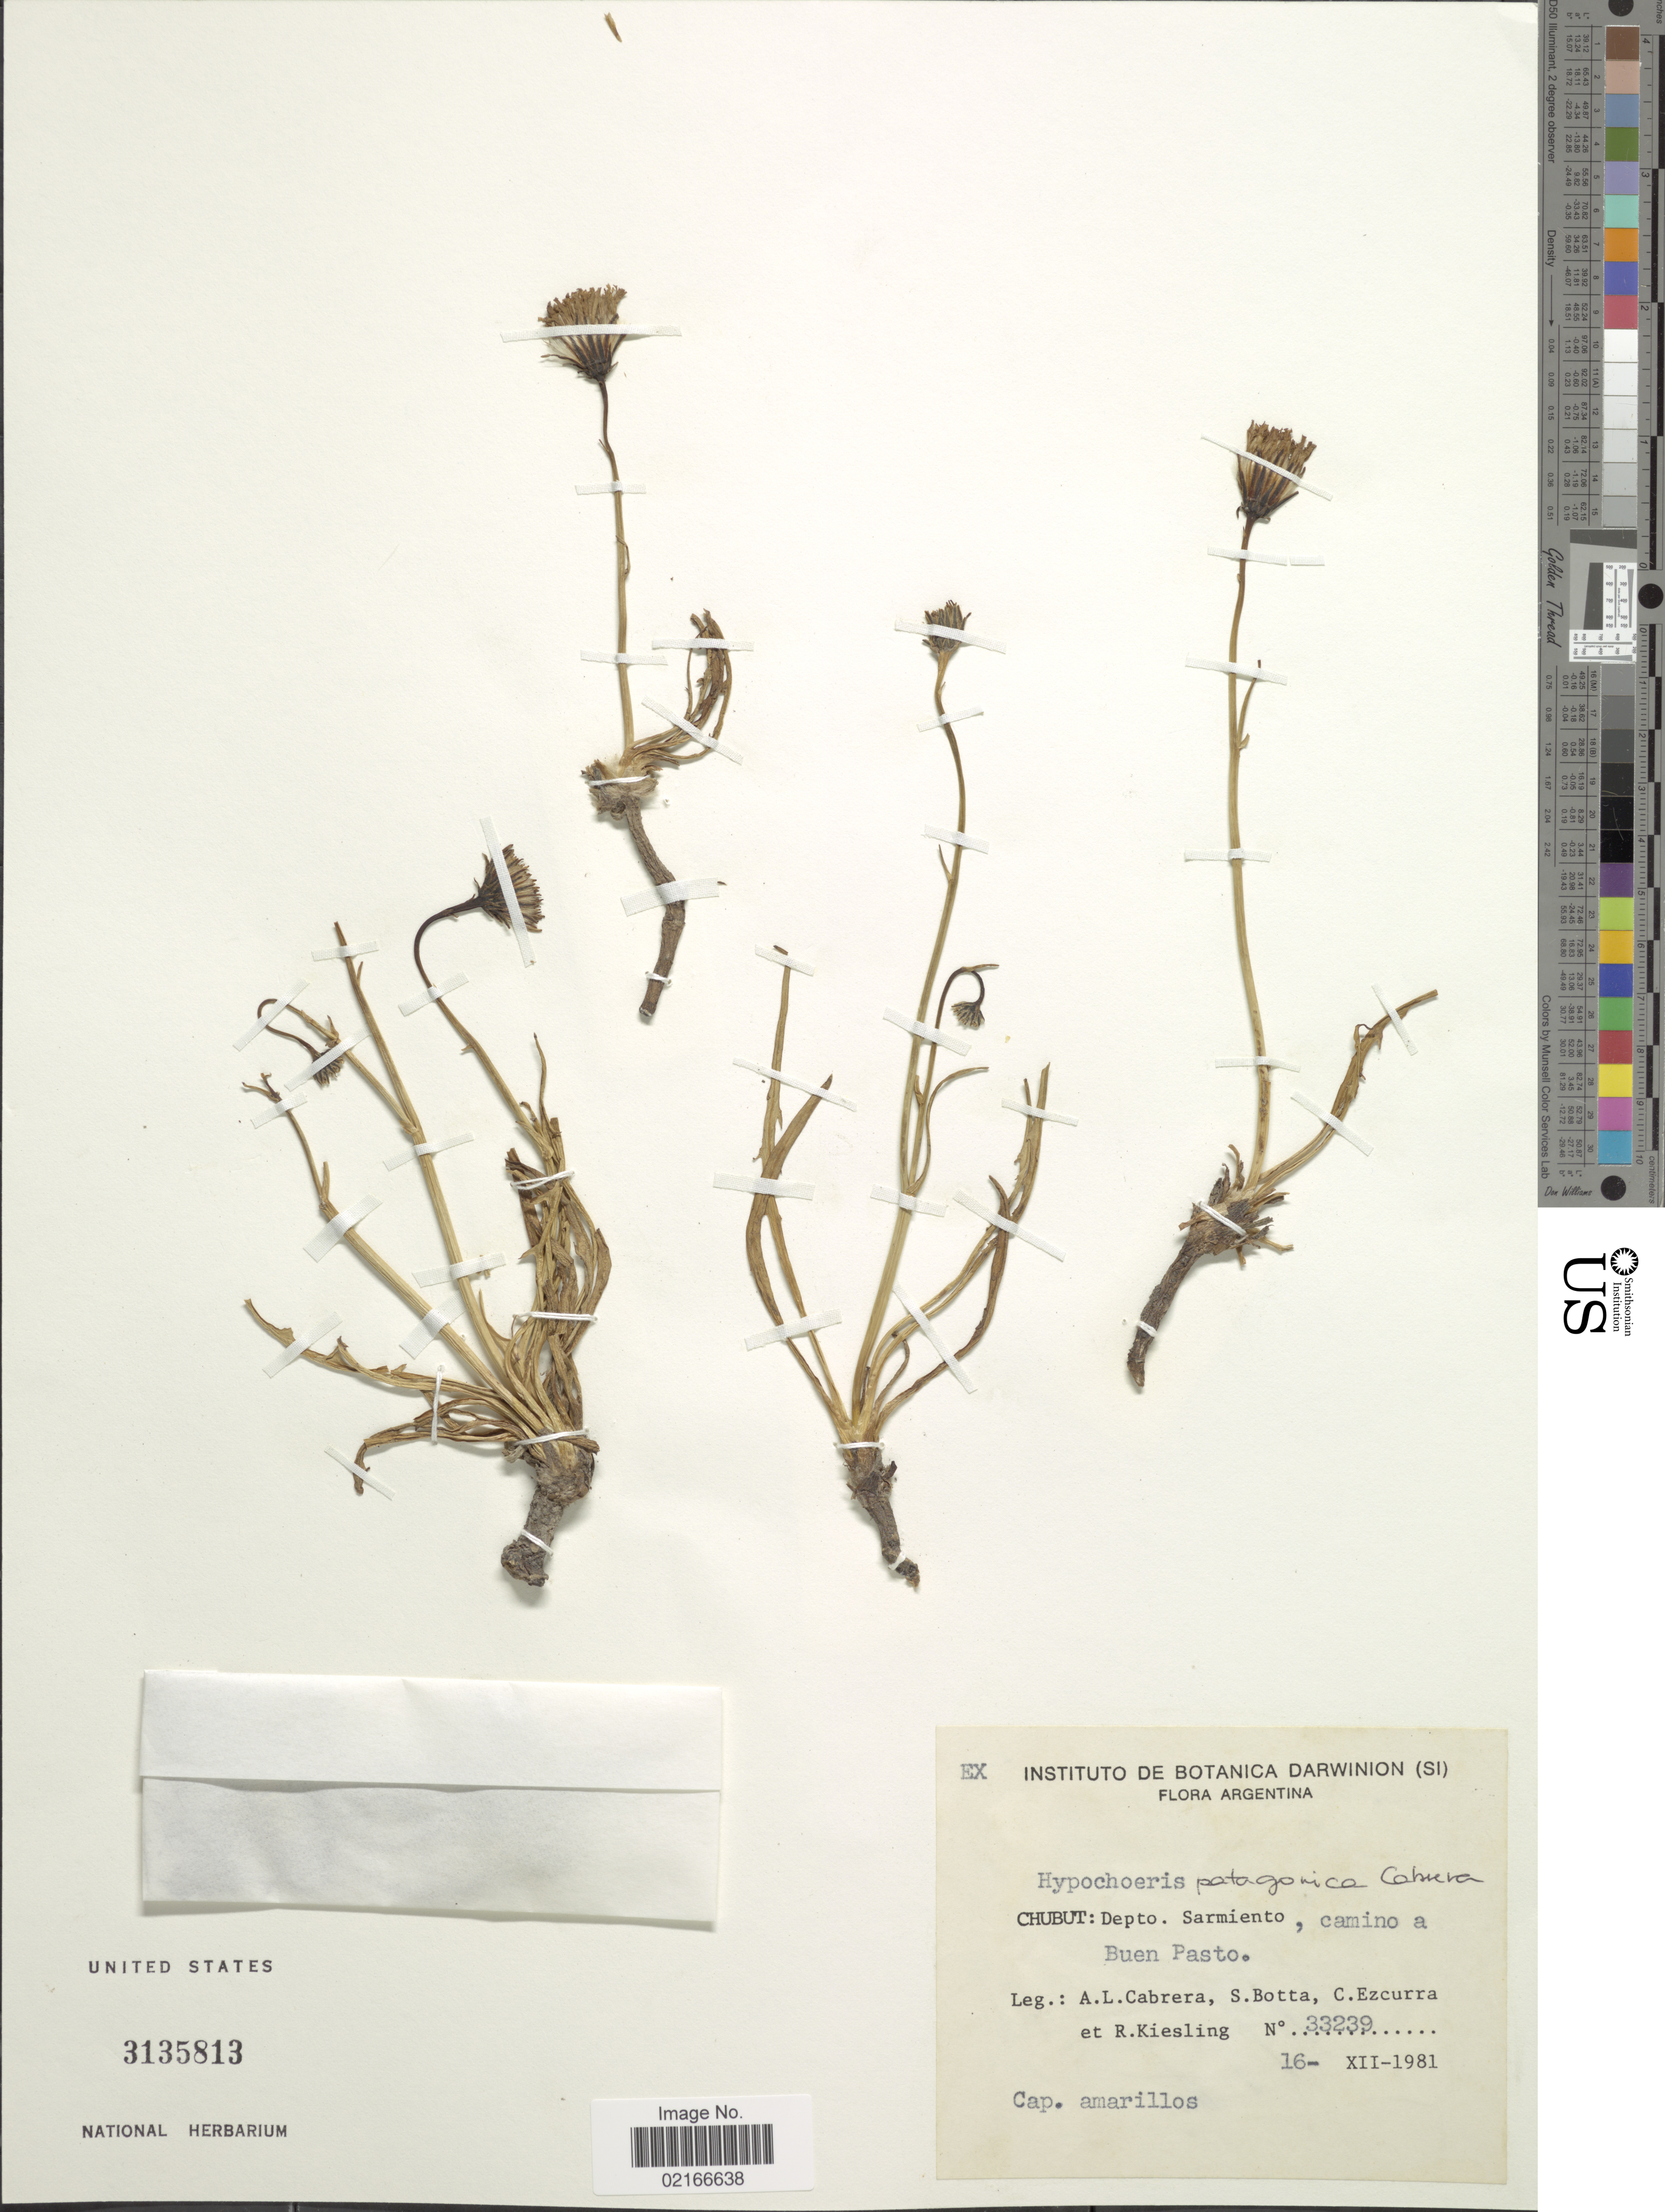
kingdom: Plantae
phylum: Tracheophyta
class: Magnoliopsida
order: Asterales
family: Asteraceae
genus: Hypochaeris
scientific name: Hypochaeris patagonica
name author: Cabrera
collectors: A. L. Cabrera, S. Botta, C. Ezcurra & R. Kiesling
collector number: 33239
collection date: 1981-12-16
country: Argentina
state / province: Chubut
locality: Depto. Sarmiento, camino a Buen Pasto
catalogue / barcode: US 3135813